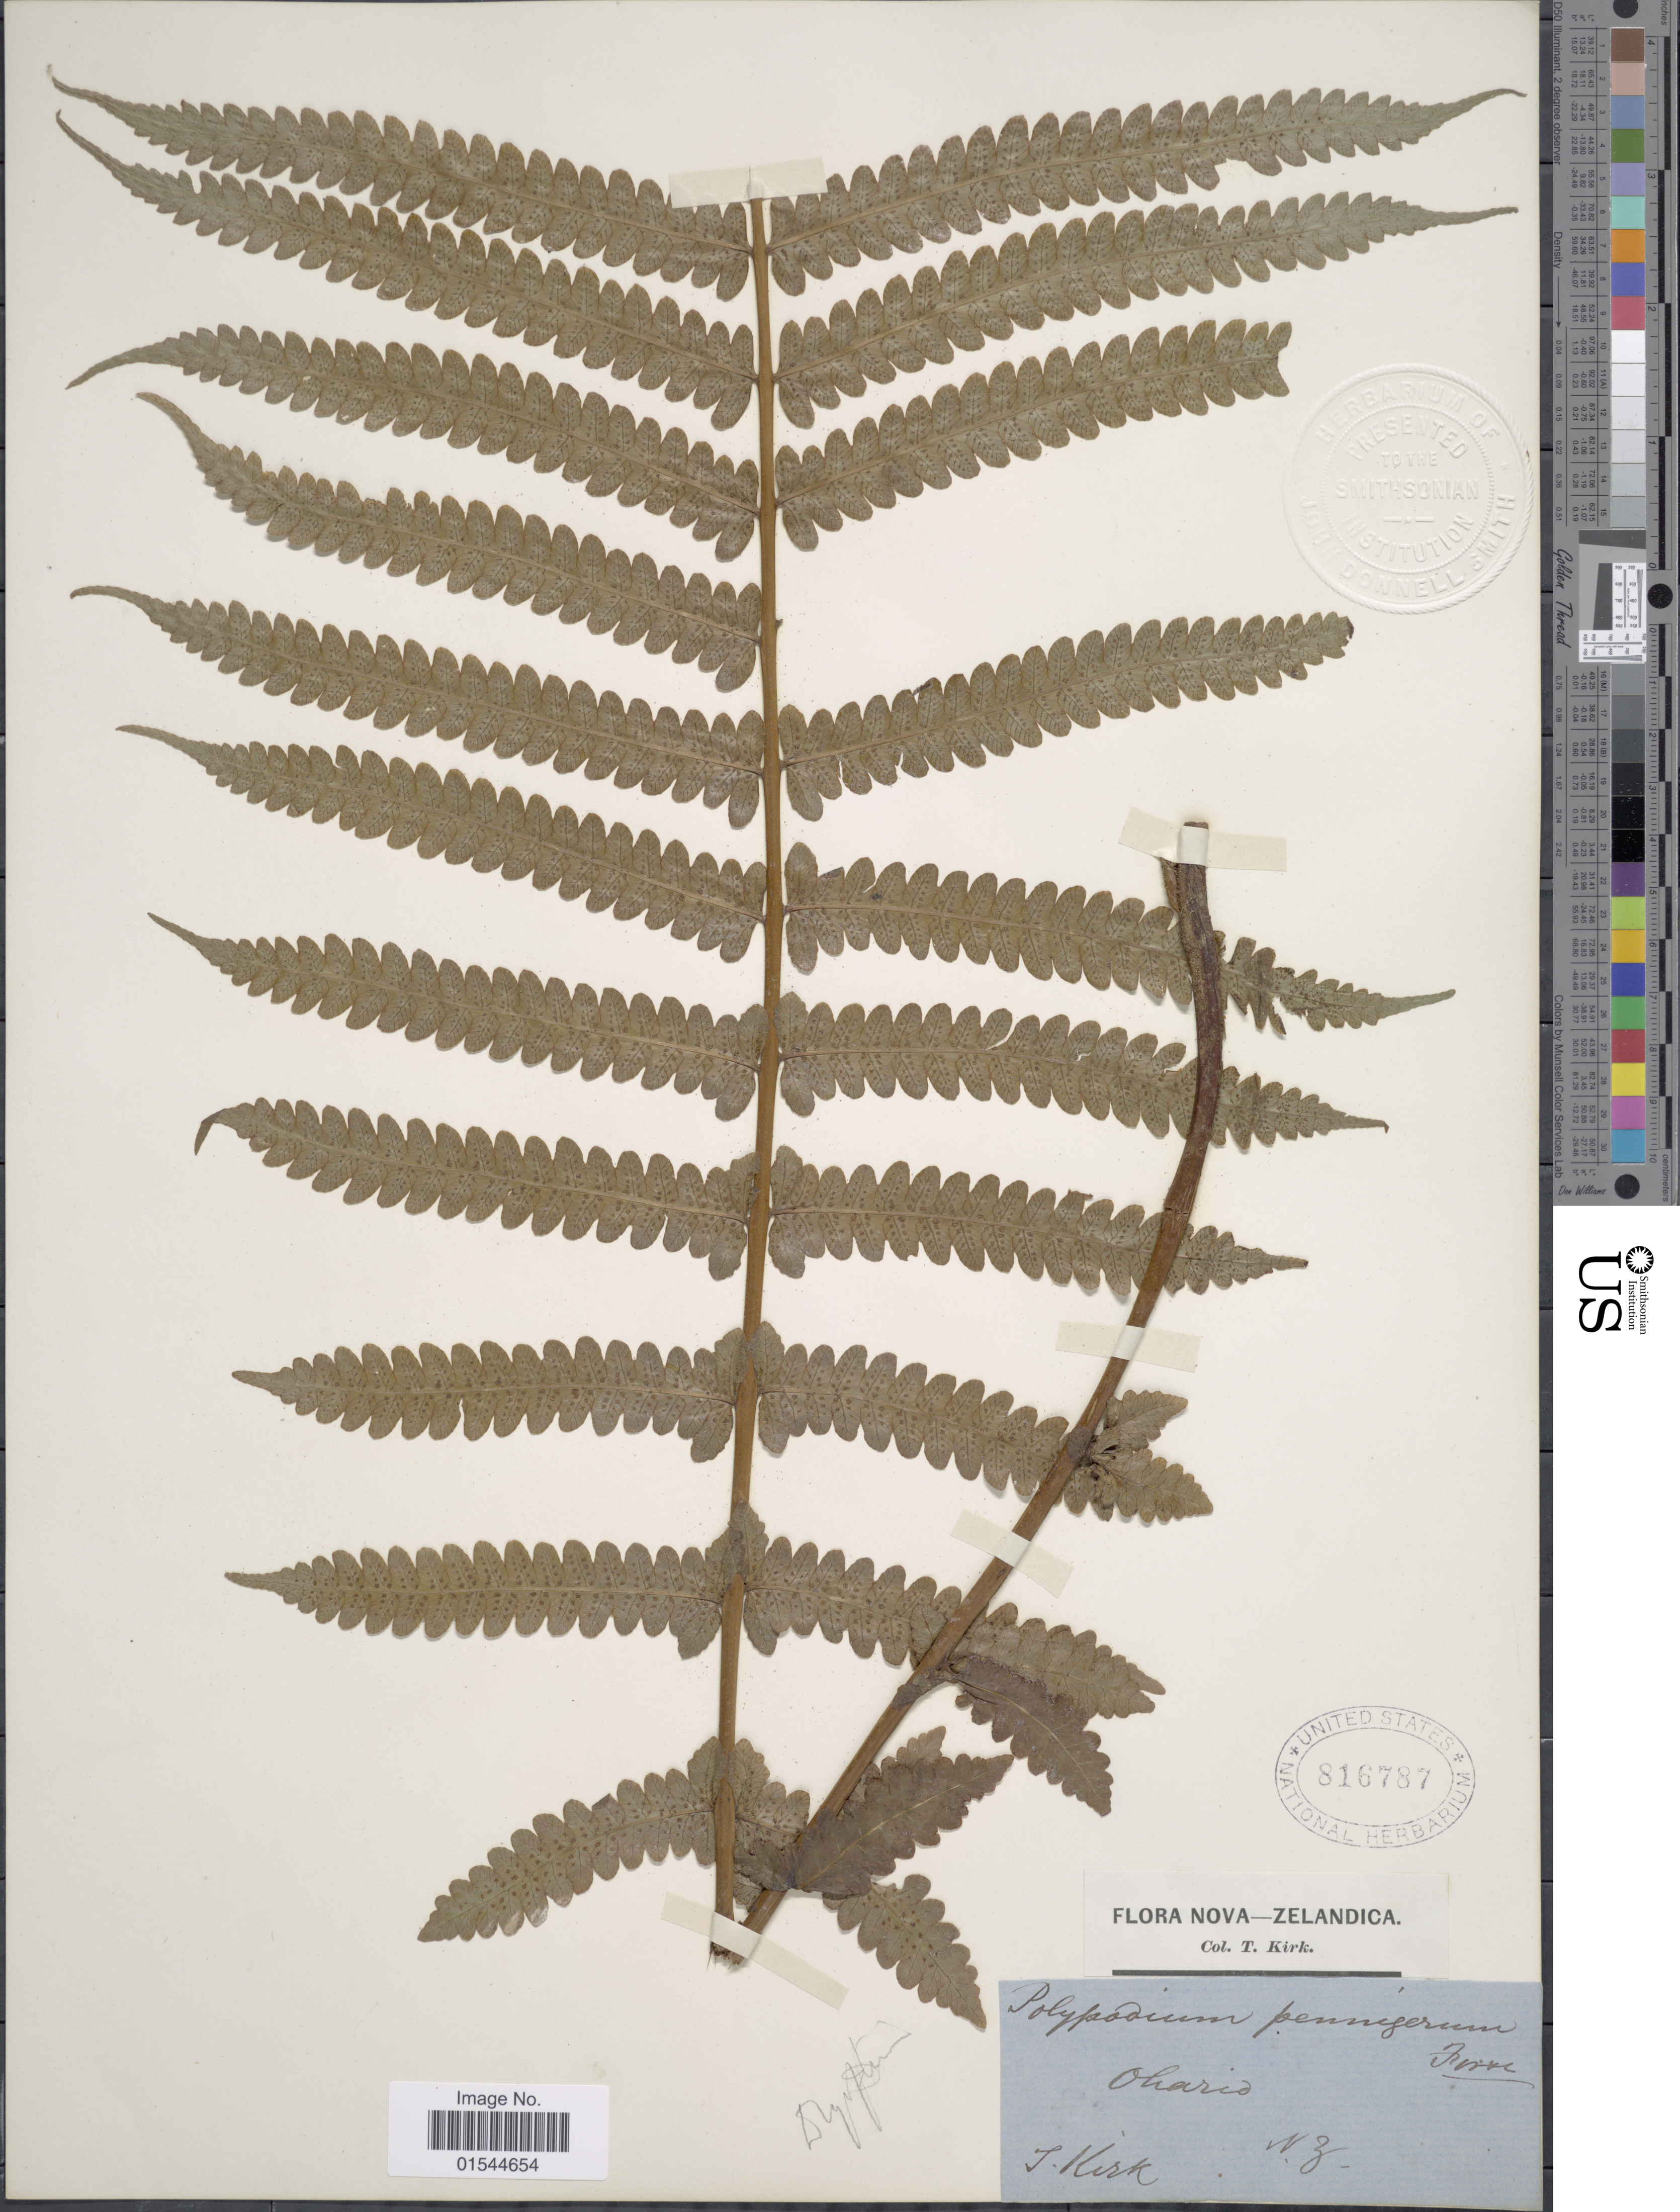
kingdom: Plantae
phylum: Tracheophyta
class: Polypodiopsida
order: Polypodiales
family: Thelypteridaceae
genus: Pneumatopteris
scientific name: Pneumatopteris pennigera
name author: (G. Forst.) Holttum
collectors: T. Kirk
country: New Zealand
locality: Nova-Zelandica, Ohario, N.Z.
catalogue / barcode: US 816787